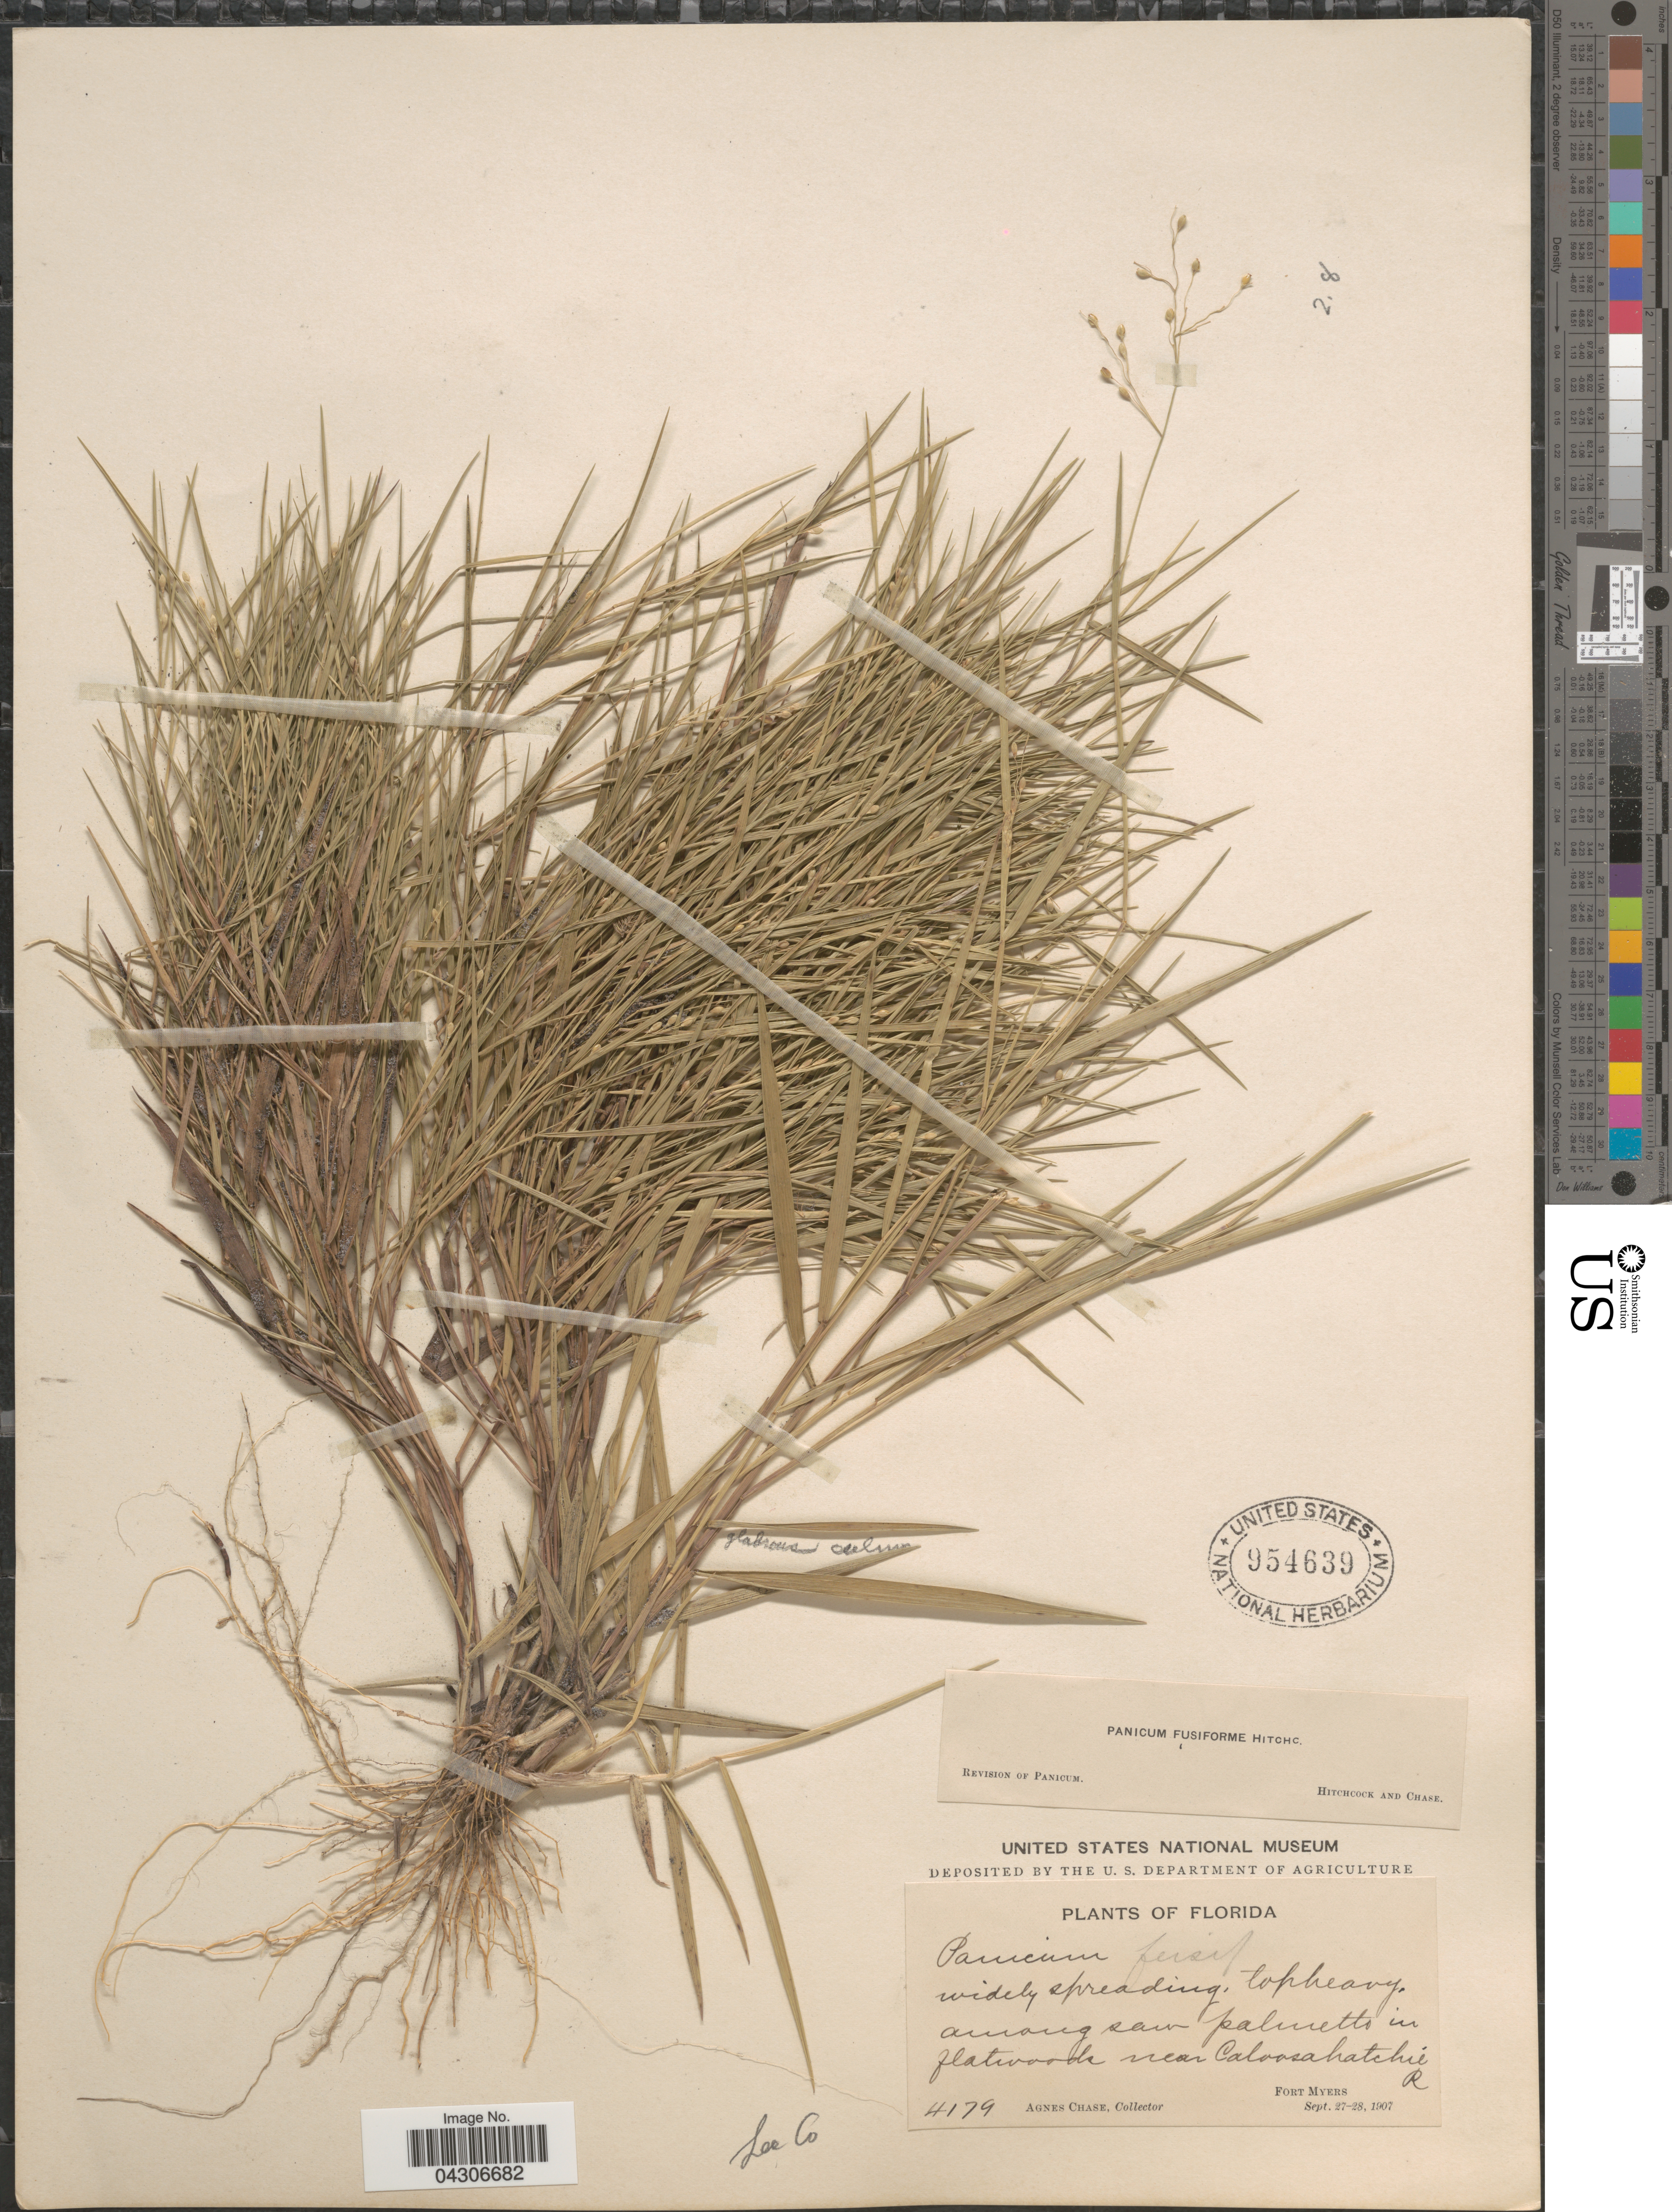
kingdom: Plantae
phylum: Tracheophyta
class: Liliopsida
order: Poales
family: Poaceae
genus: Dichanthelium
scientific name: Dichanthelium aciculare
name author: (Desv. ex Poir.) Gould & C.A. Clark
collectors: A. Chase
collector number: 4179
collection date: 1907-09-27/1907-09-28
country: United States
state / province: Florida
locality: Among saw pallmetto in flatwoods near Caloosahatchie R. Fort Myers. Lee Co.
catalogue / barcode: US 954639